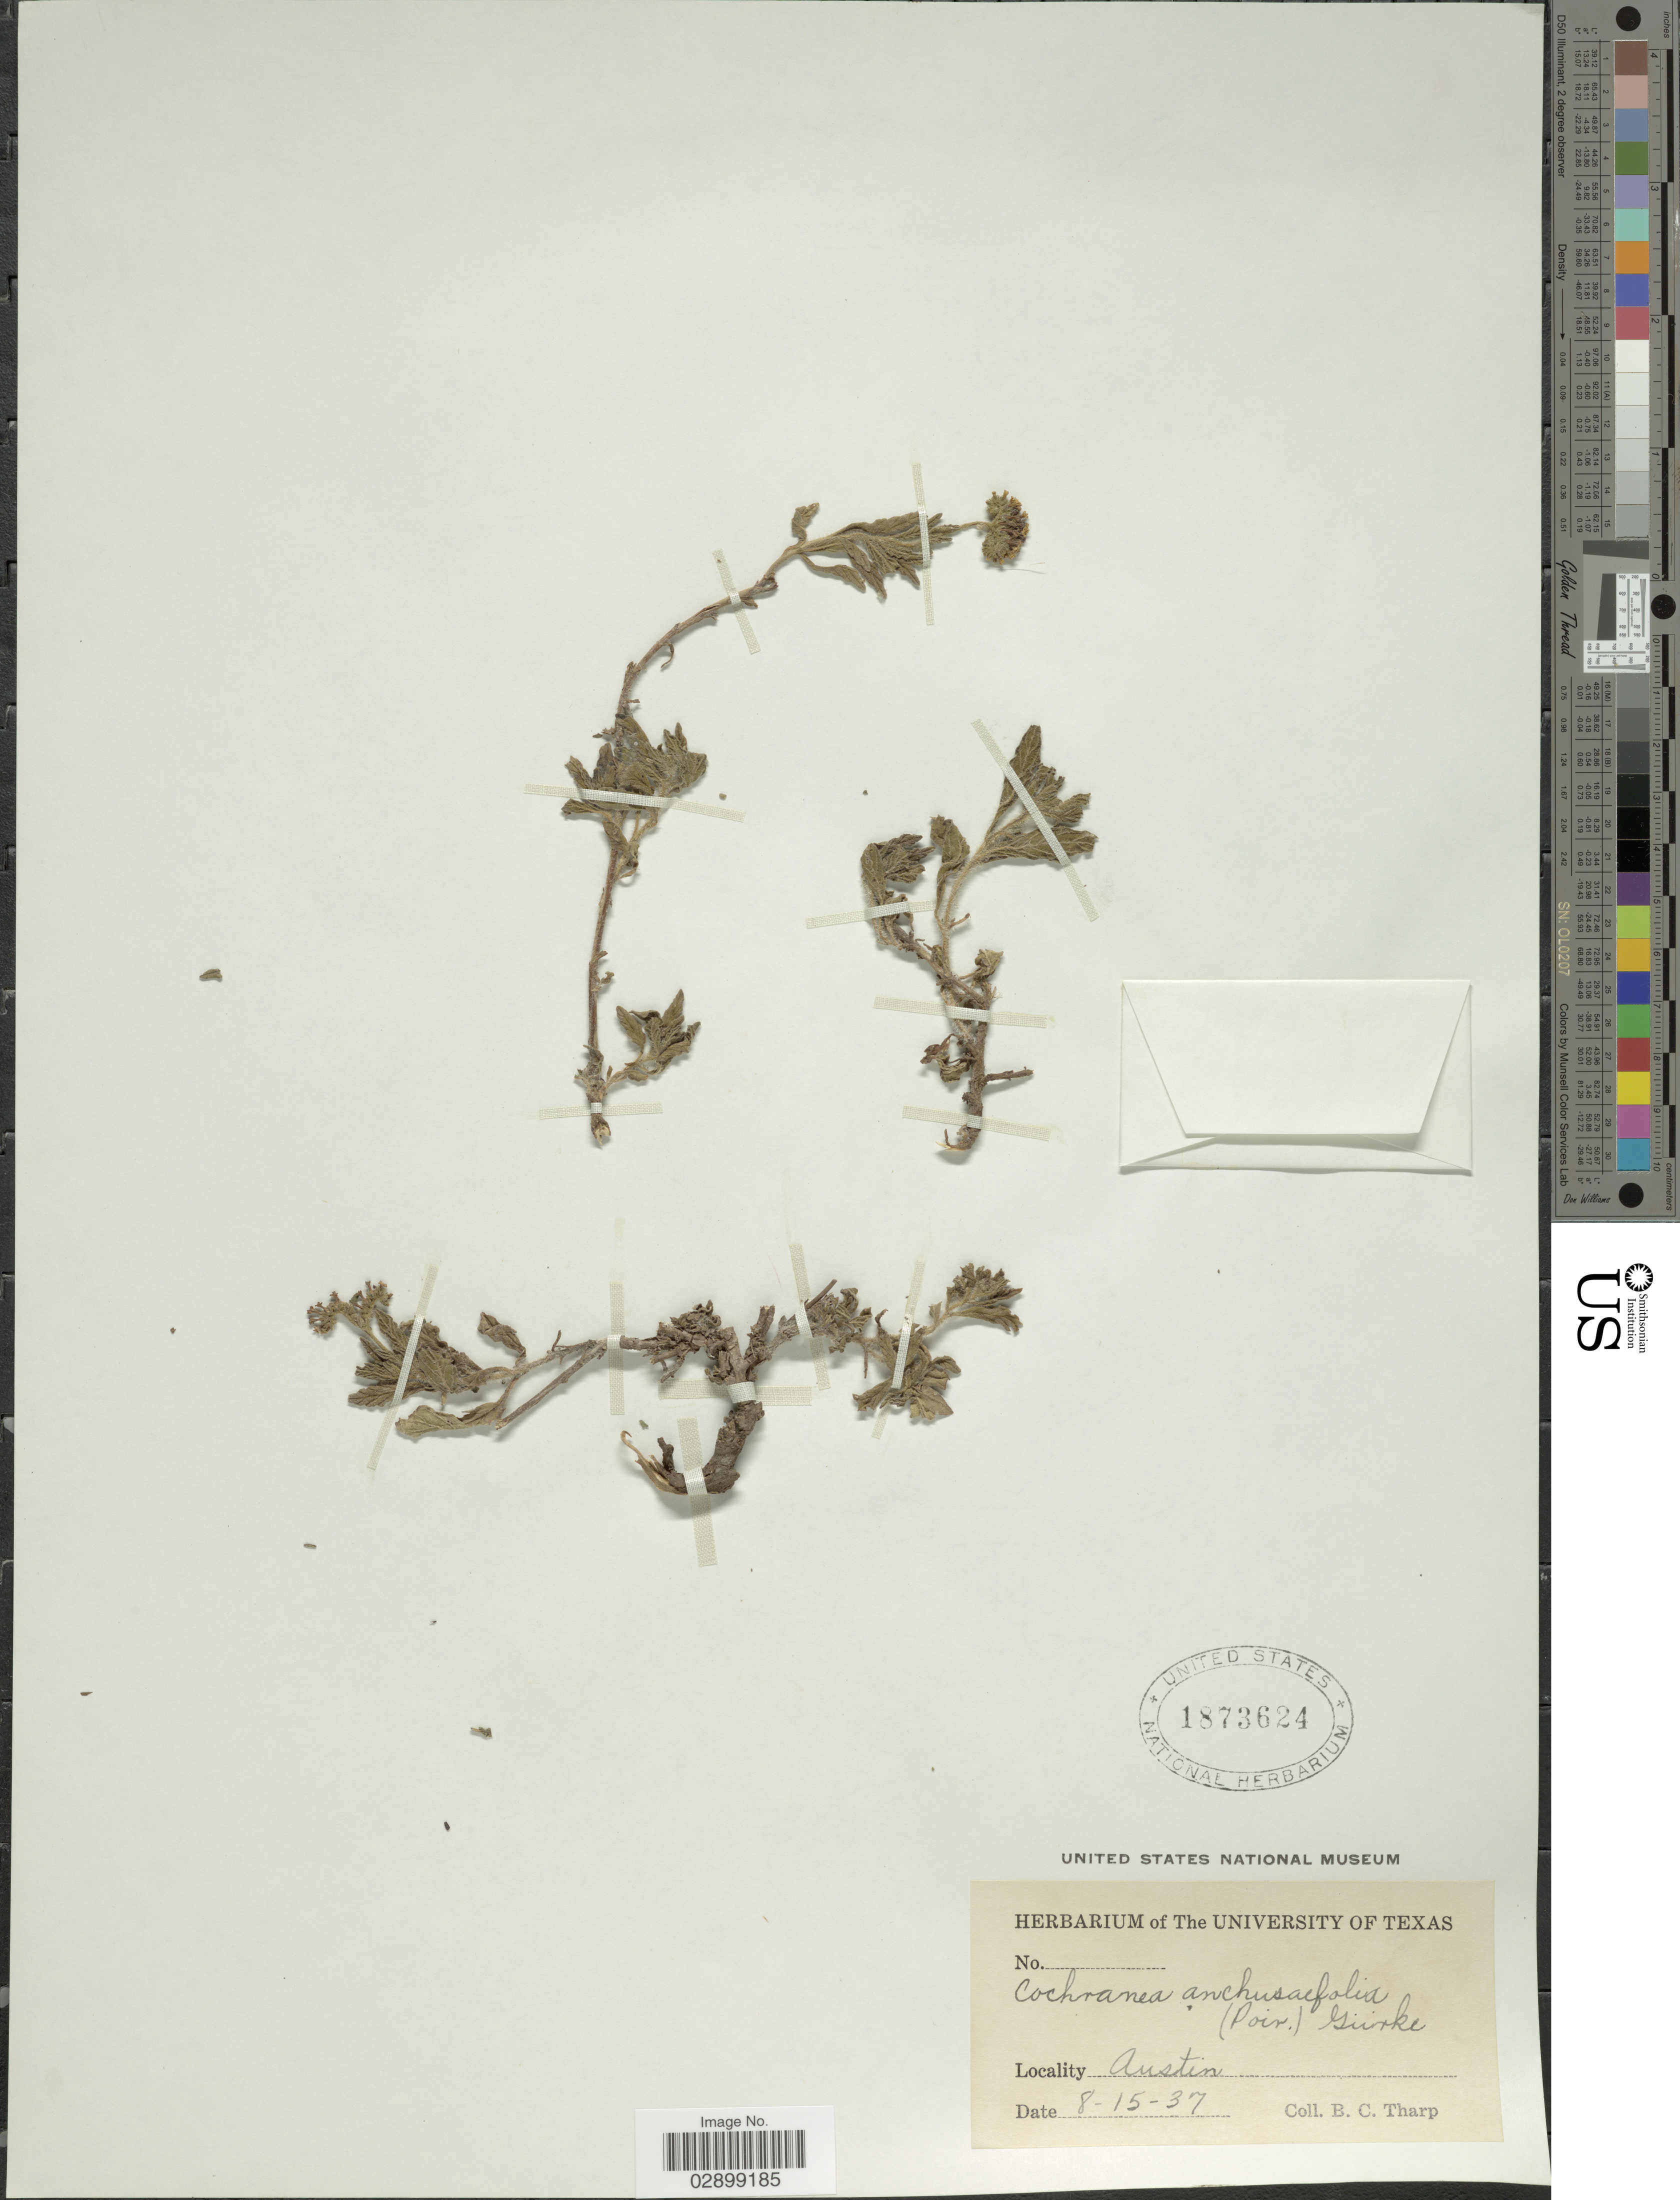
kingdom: Plantae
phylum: Tracheophyta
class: Magnoliopsida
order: Boraginales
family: Heliotropiaceae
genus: Heliotropium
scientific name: Heliotropium amplexicaule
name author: Vahl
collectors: B. C. Tharp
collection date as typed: Transcribed d/m/y: 15/8/37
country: United States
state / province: Texas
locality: Austin.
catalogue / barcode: US 1873624